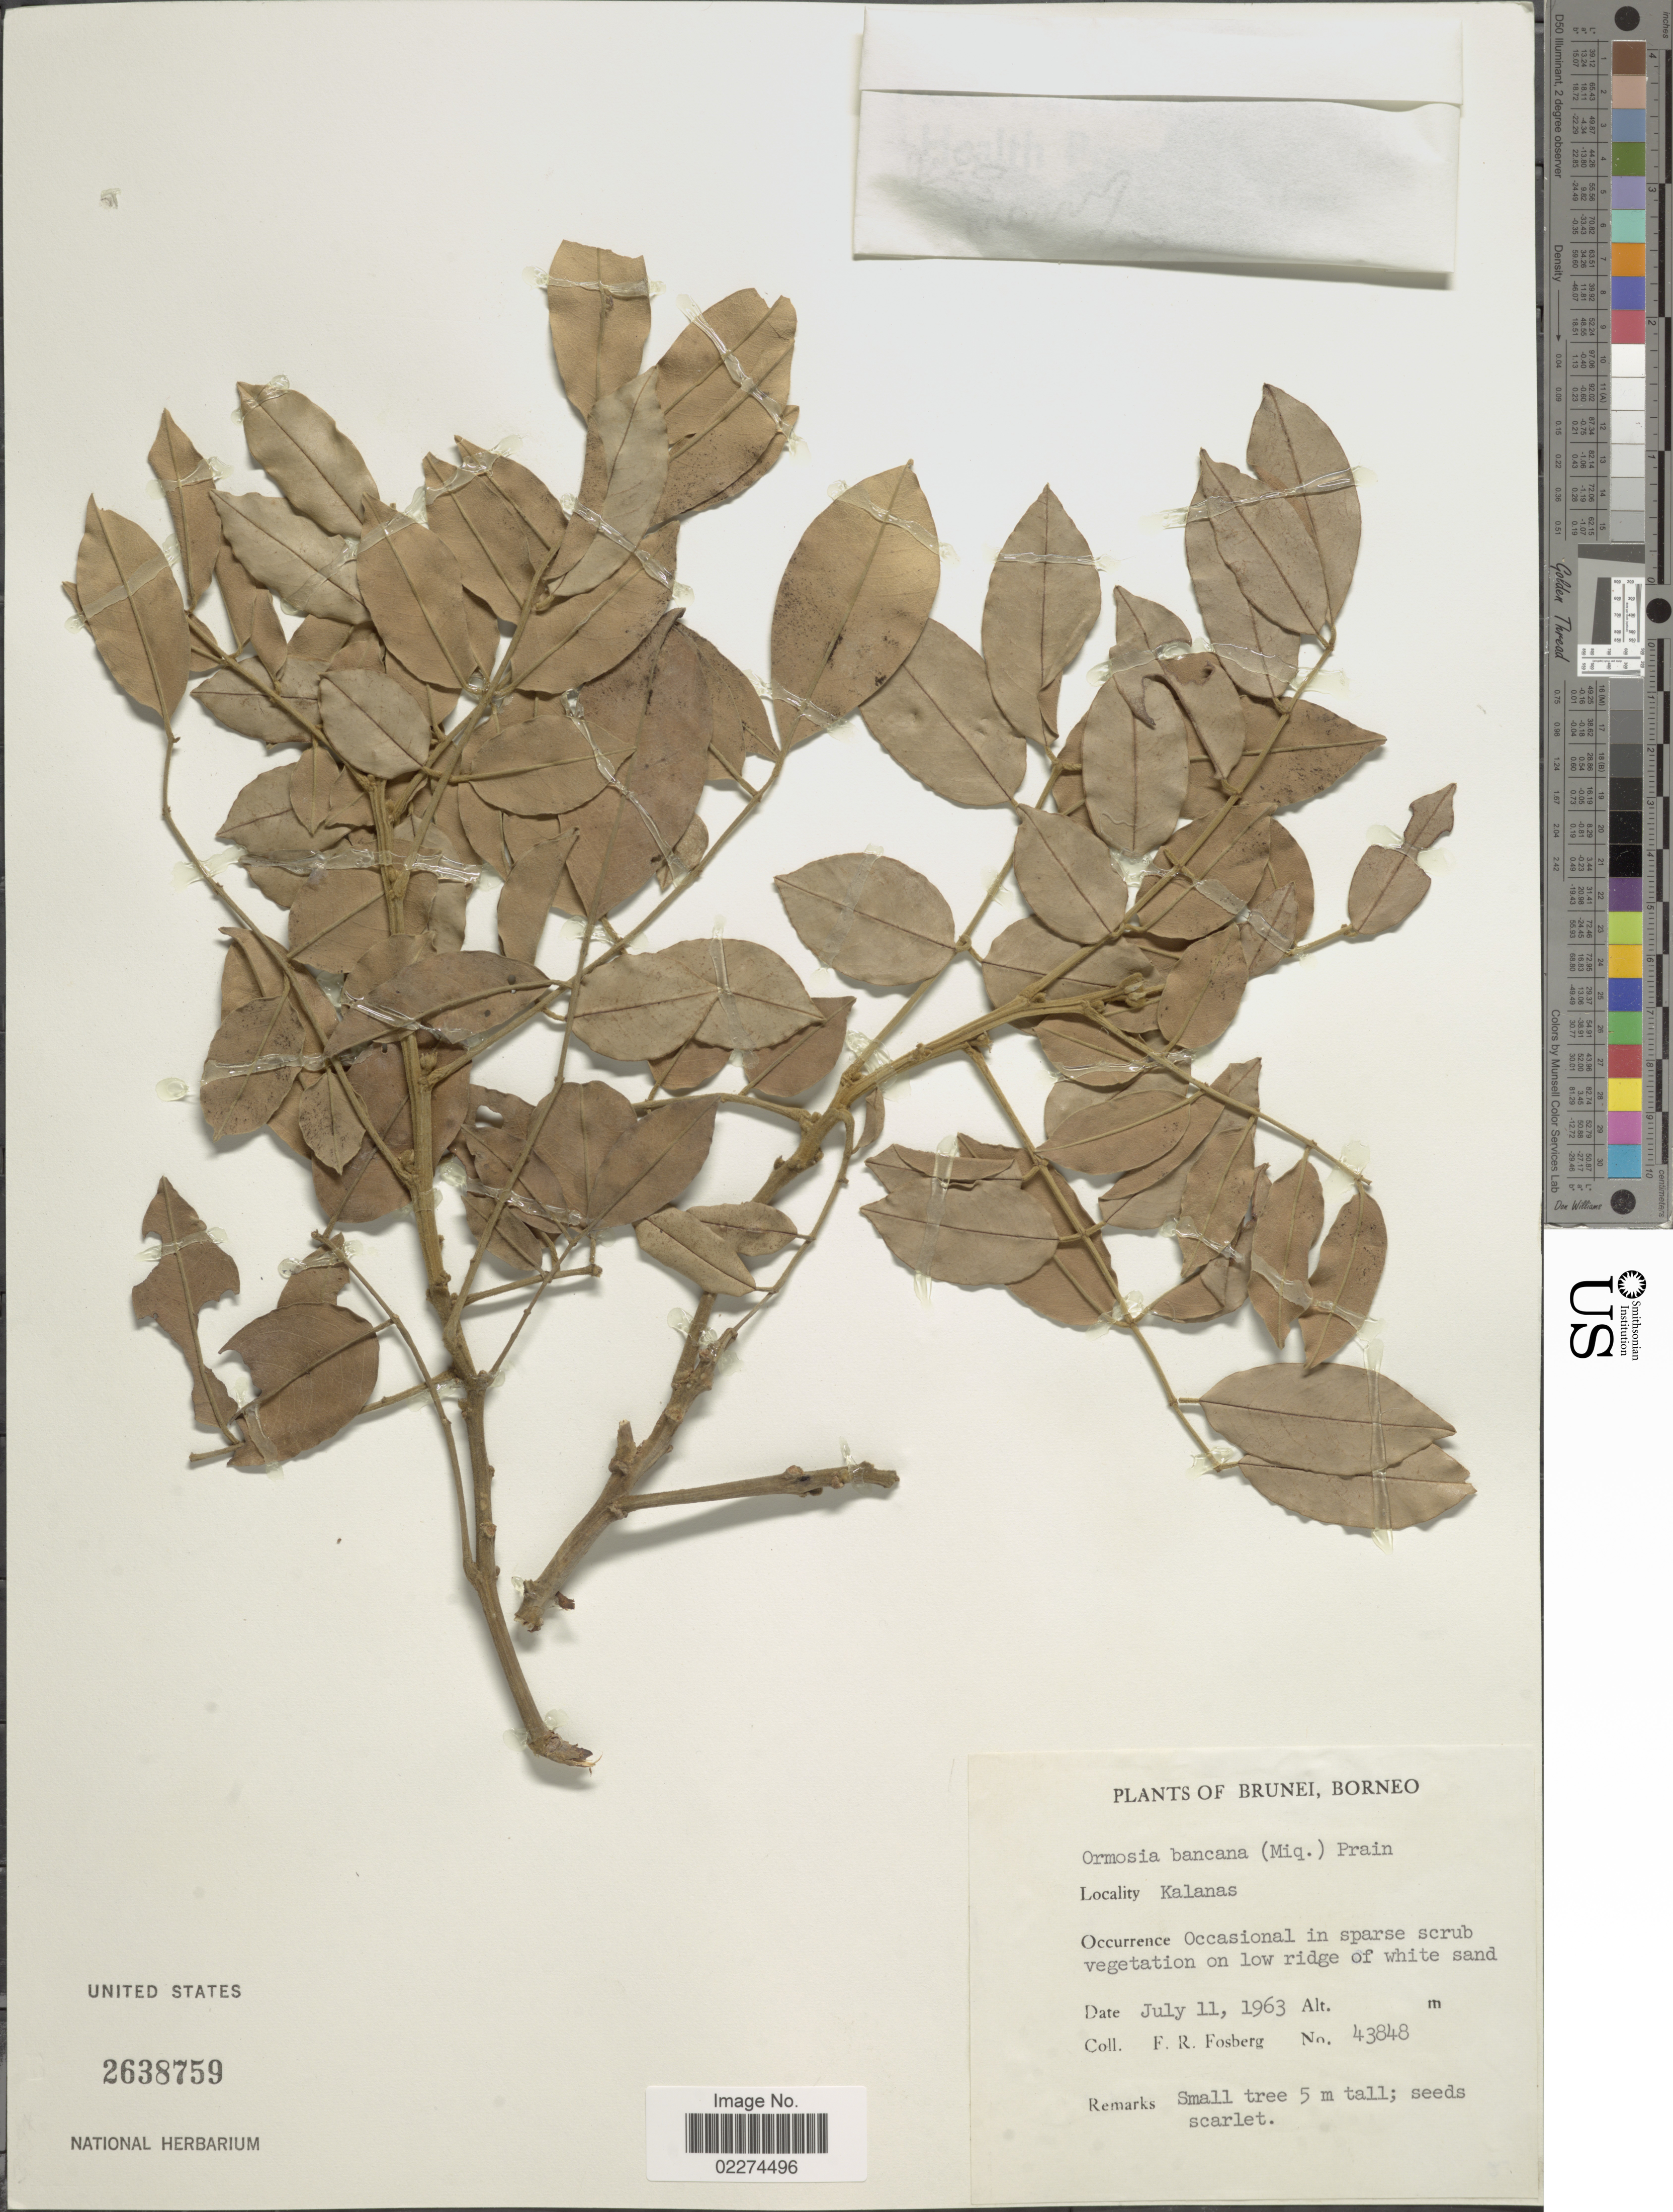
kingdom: Plantae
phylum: Tracheophyta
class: Magnoliopsida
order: Fabales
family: Fabaceae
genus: Ormosia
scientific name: Ormosia bancana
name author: Prain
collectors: F. R. Fosberg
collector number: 43848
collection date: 1963-07-11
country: Brunei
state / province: Brunei and Muara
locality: Brunei, Borneo, Kalanas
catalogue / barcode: US 2638759